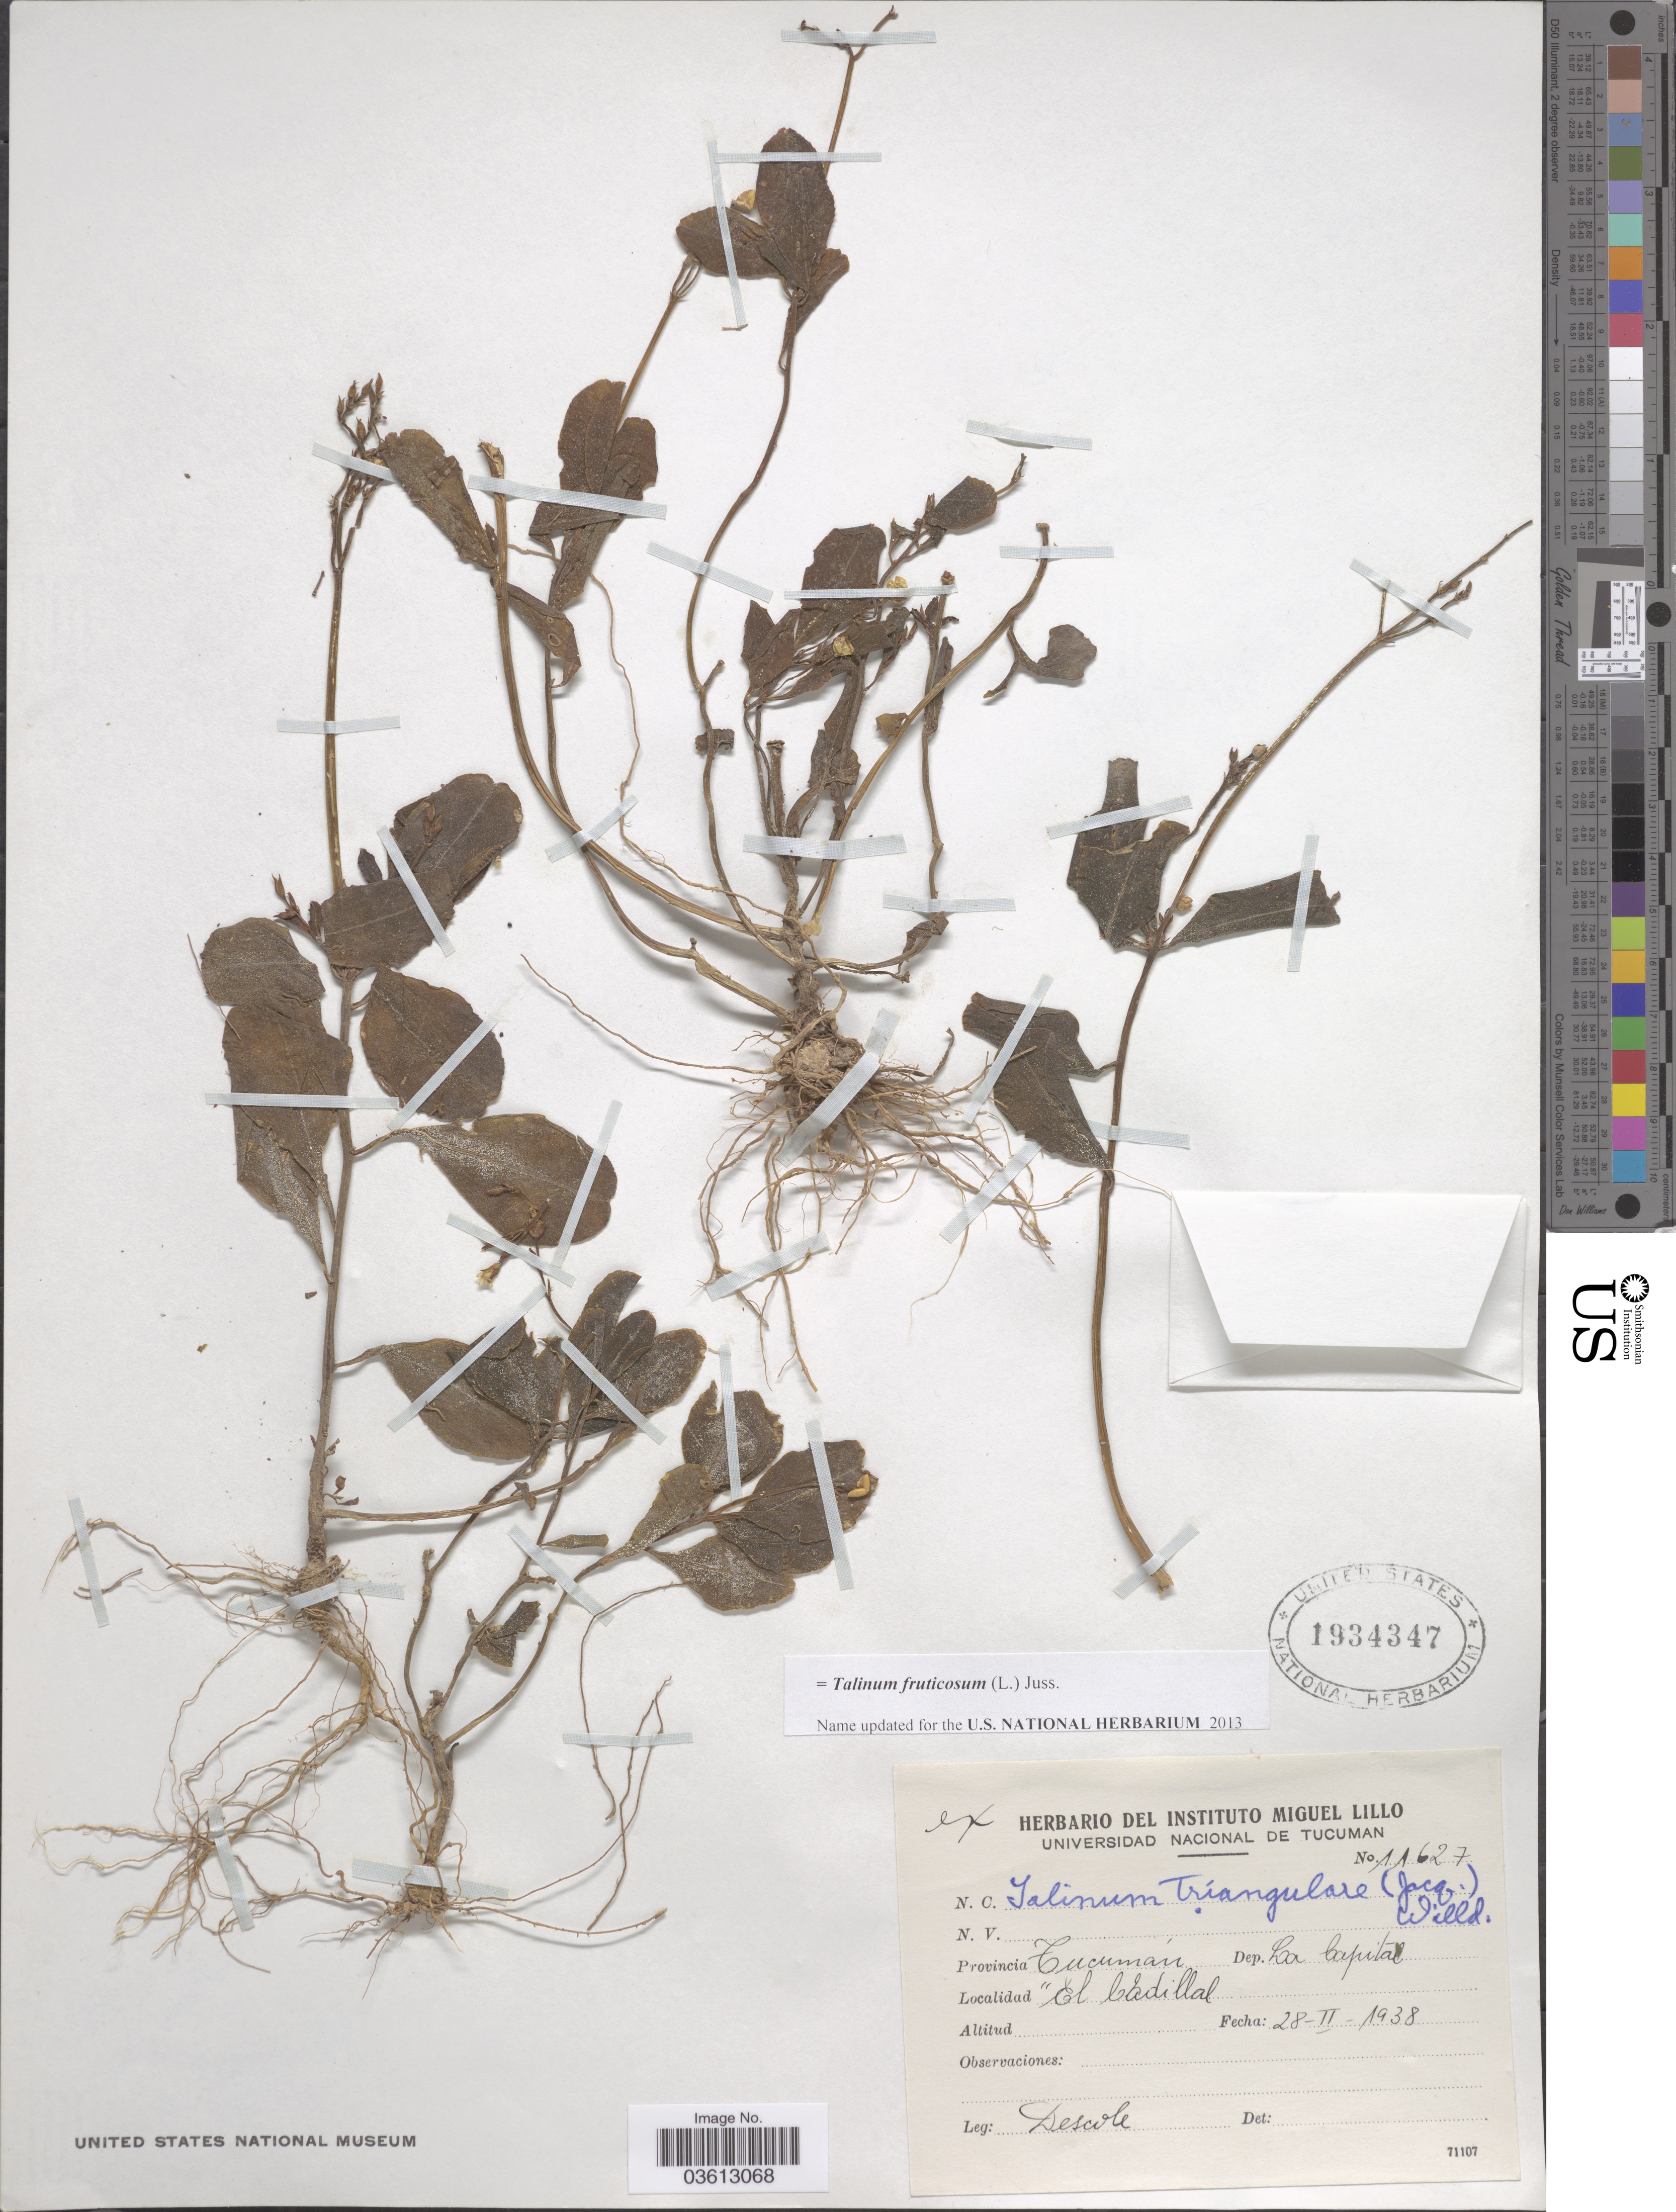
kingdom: Plantae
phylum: Tracheophyta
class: Magnoliopsida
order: Caryophyllales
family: Talinaceae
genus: Talinum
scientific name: Talinum fruticosum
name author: (L.) Juss.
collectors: H. R. Descole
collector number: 11627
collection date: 1938-02-28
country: Argentina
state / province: Tucuman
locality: Dep. La Capital. El Cadillal.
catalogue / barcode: US 1934347